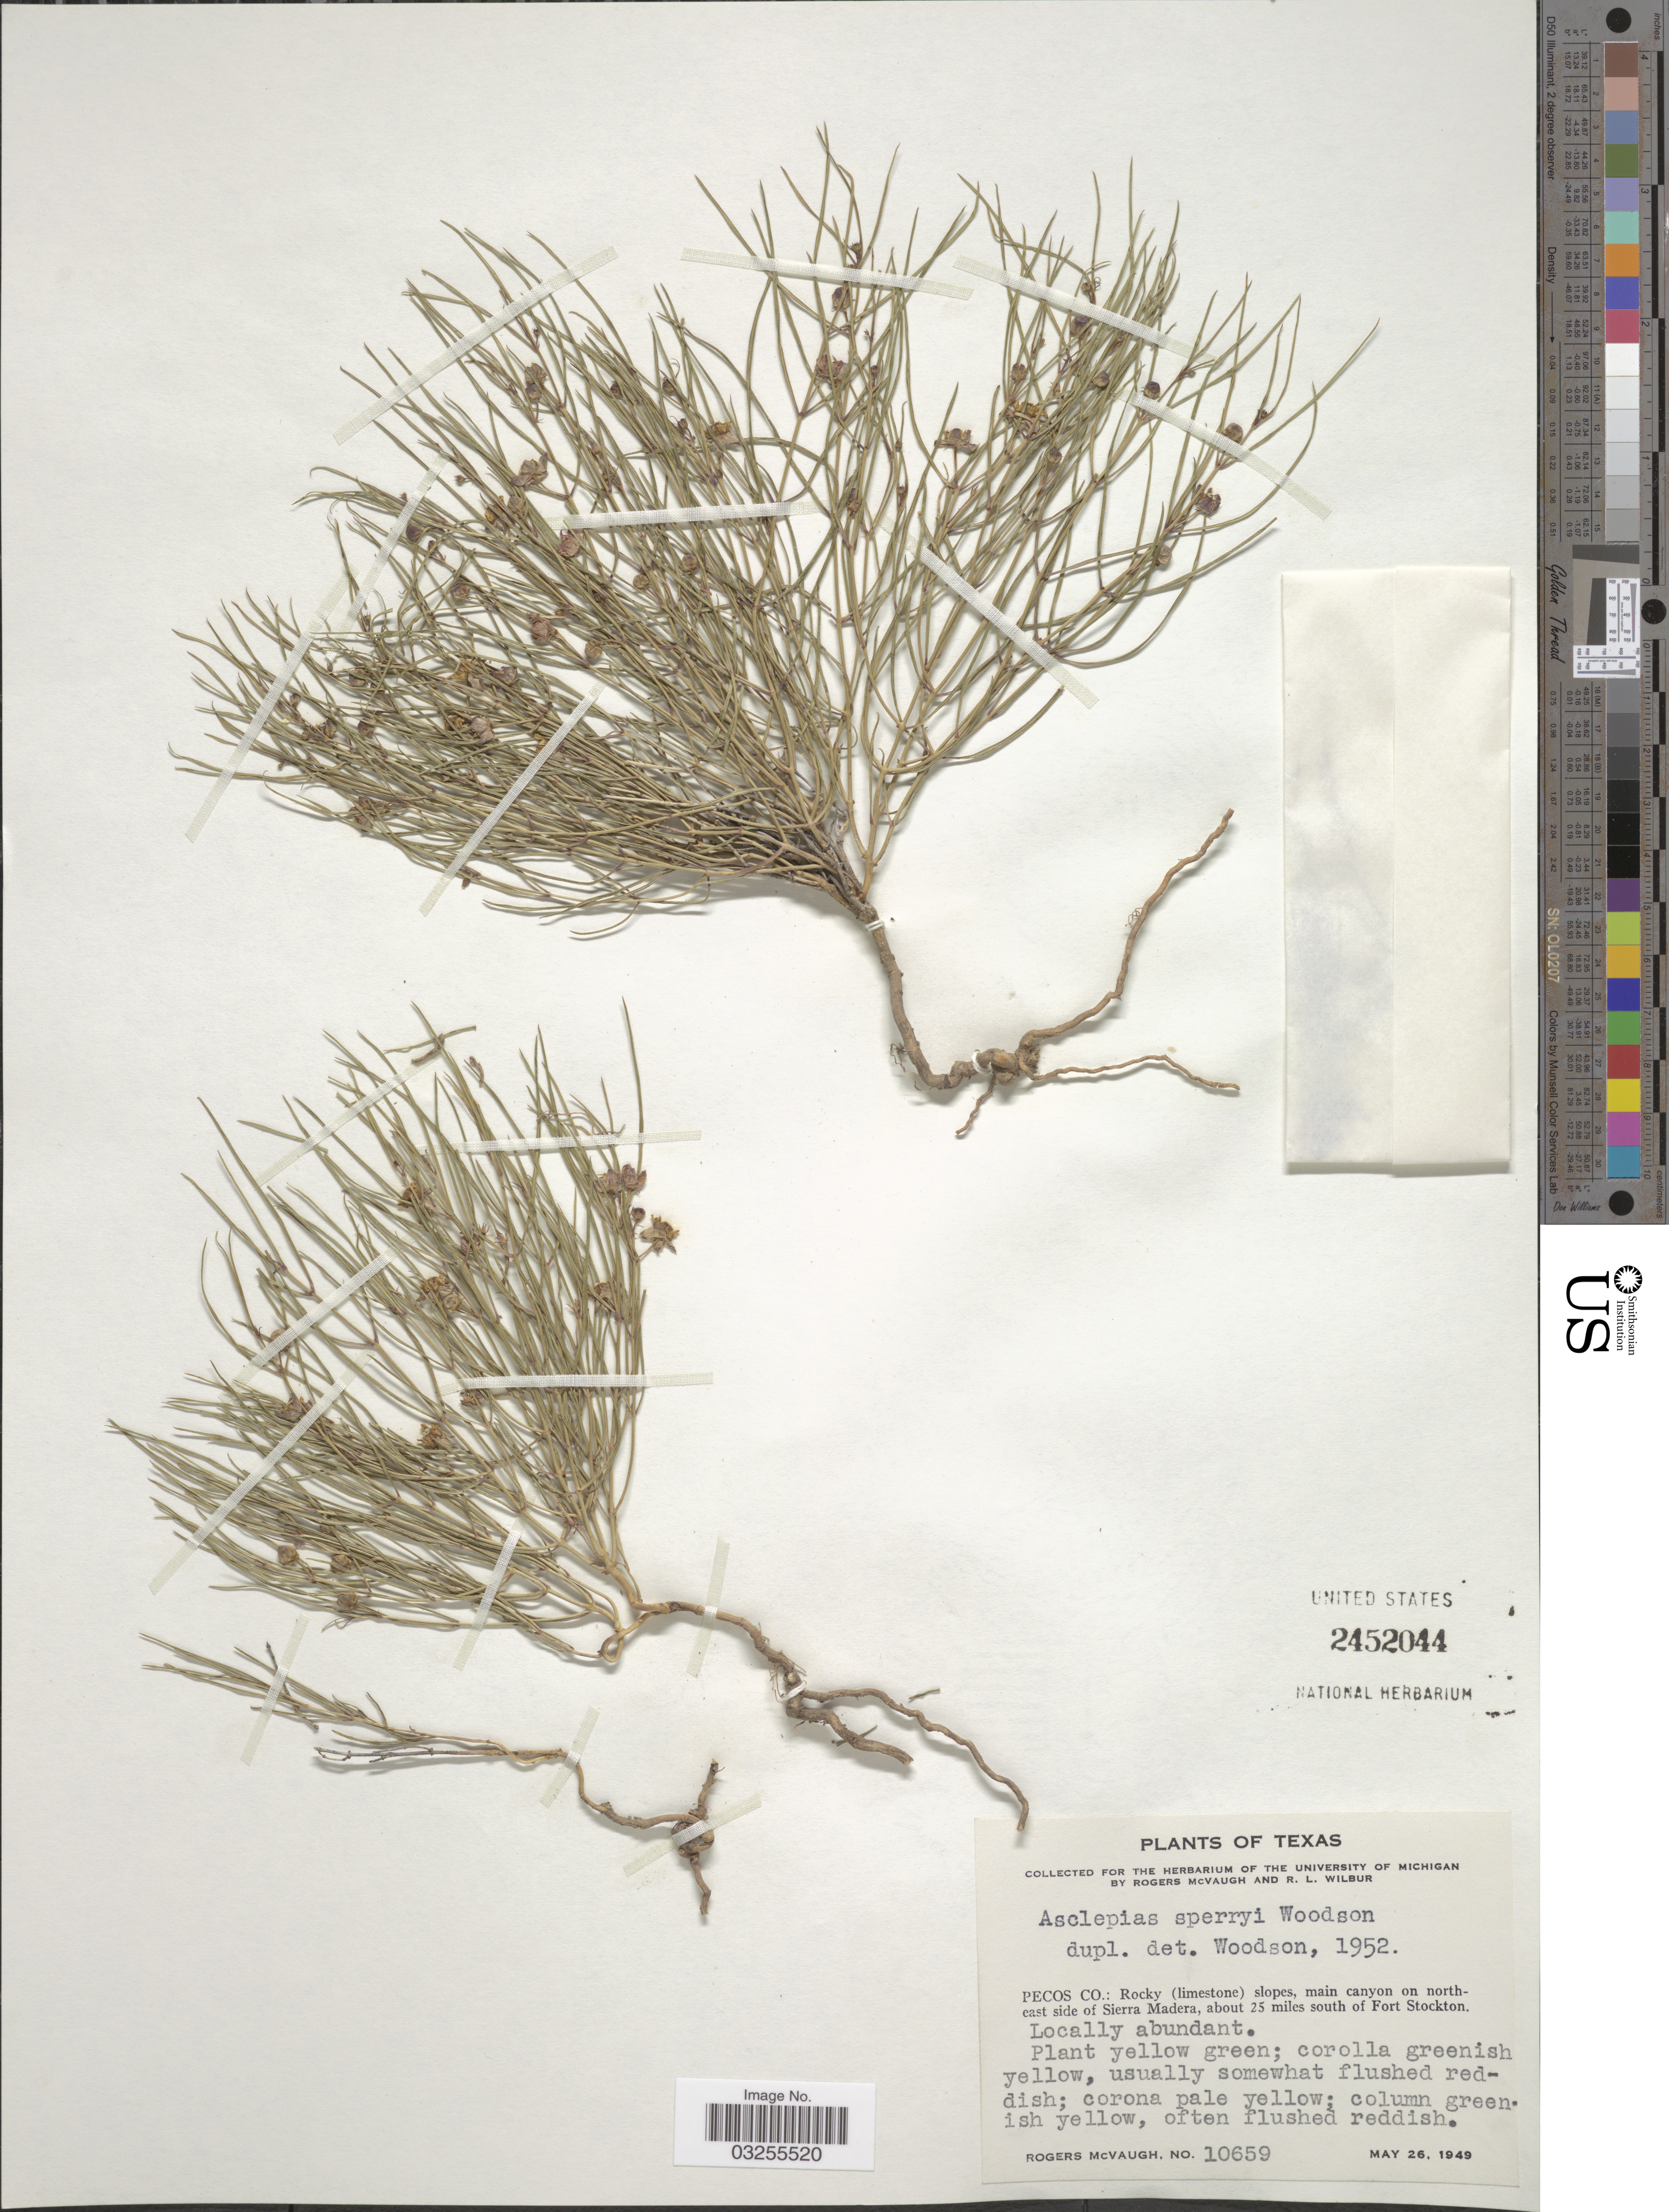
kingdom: Plantae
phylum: Tracheophyta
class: Magnoliopsida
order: Gentianales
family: Apocynaceae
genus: Asclepias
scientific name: Asclepias sperryi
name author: Woodson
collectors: R. McVaugh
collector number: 10659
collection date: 1949-05-26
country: United States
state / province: Texas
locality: Pecos Co.: Rocky (limestone) slopes, main canyon on northeast side of Sierra Madera, about 25 miles south of Fort Stockton.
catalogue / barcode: US 2452044